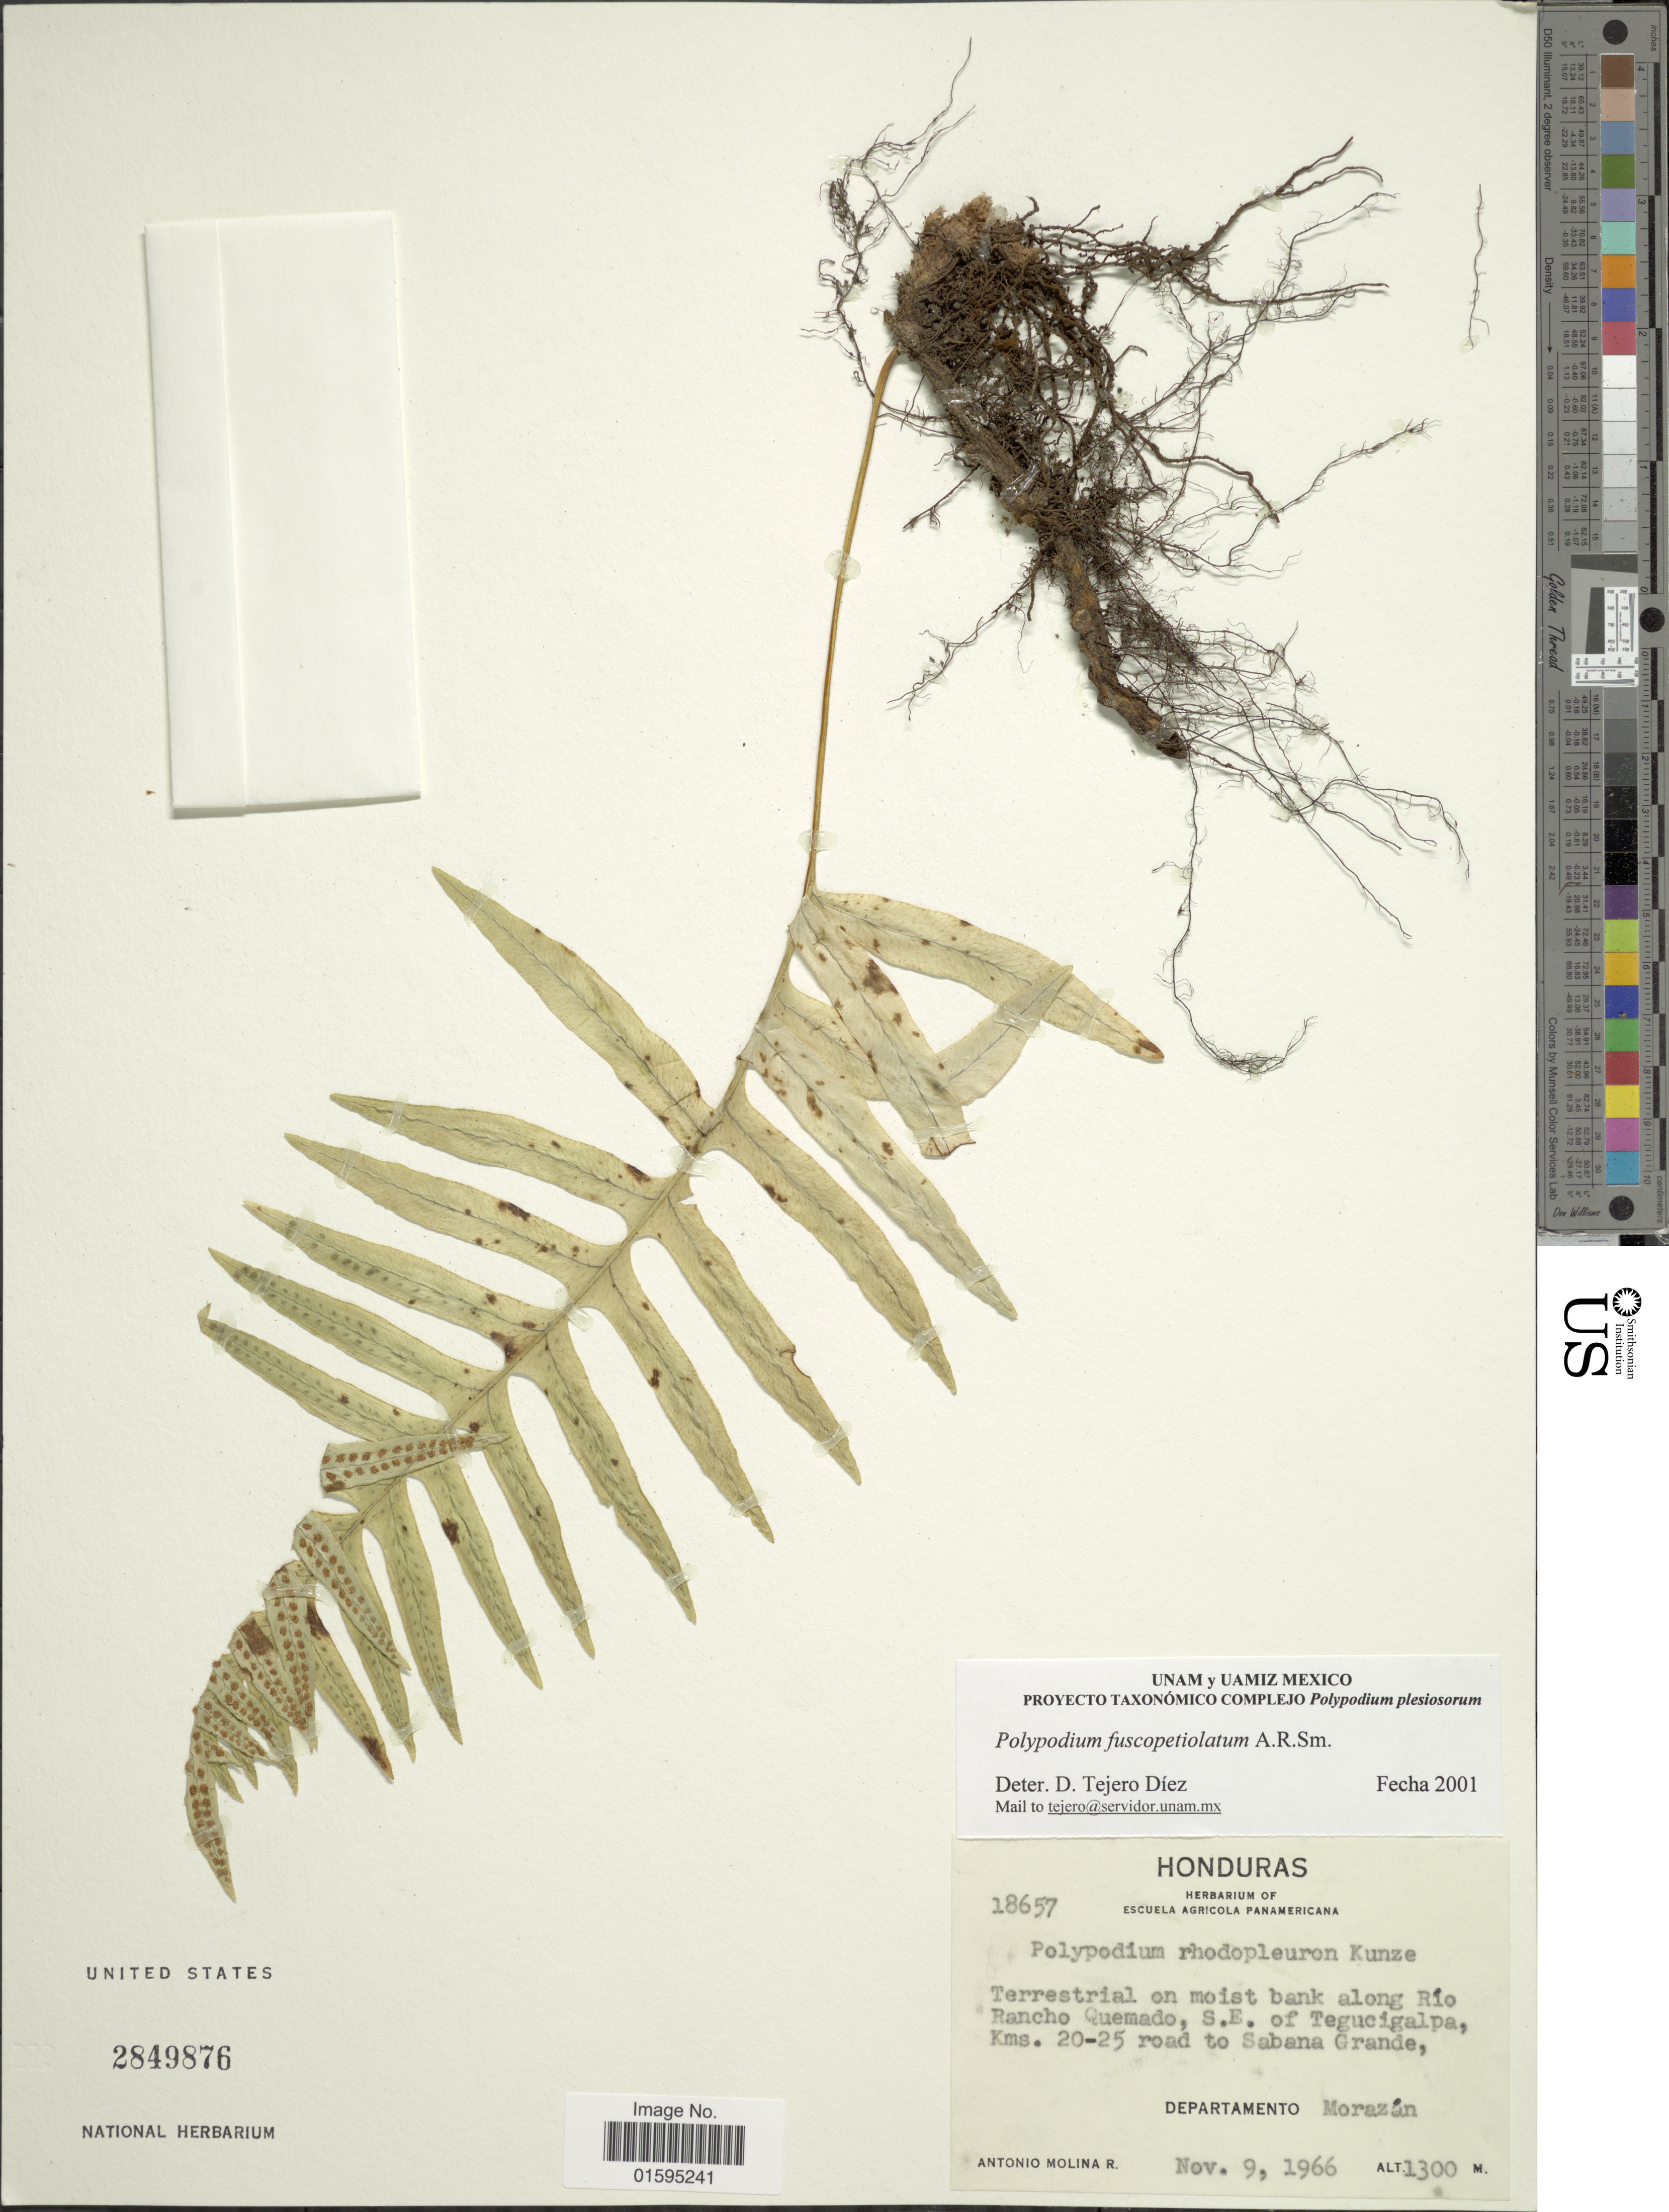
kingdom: Plantae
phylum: Tracheophyta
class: Polypodiopsida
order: Polypodiales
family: Polypodiaceae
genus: Polypodium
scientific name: Polypodium fuscopetiolatum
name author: A.R. Sm.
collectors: A. Molina R.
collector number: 18657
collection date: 1966-11-09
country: Honduras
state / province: Fco. Morazán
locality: Terrestrial on moist bank along Río Rancho Quemado, S. E. of Tegucigalpa, Kms. 20-25 road to Sabana Grande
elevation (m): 1300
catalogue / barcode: US 2849876